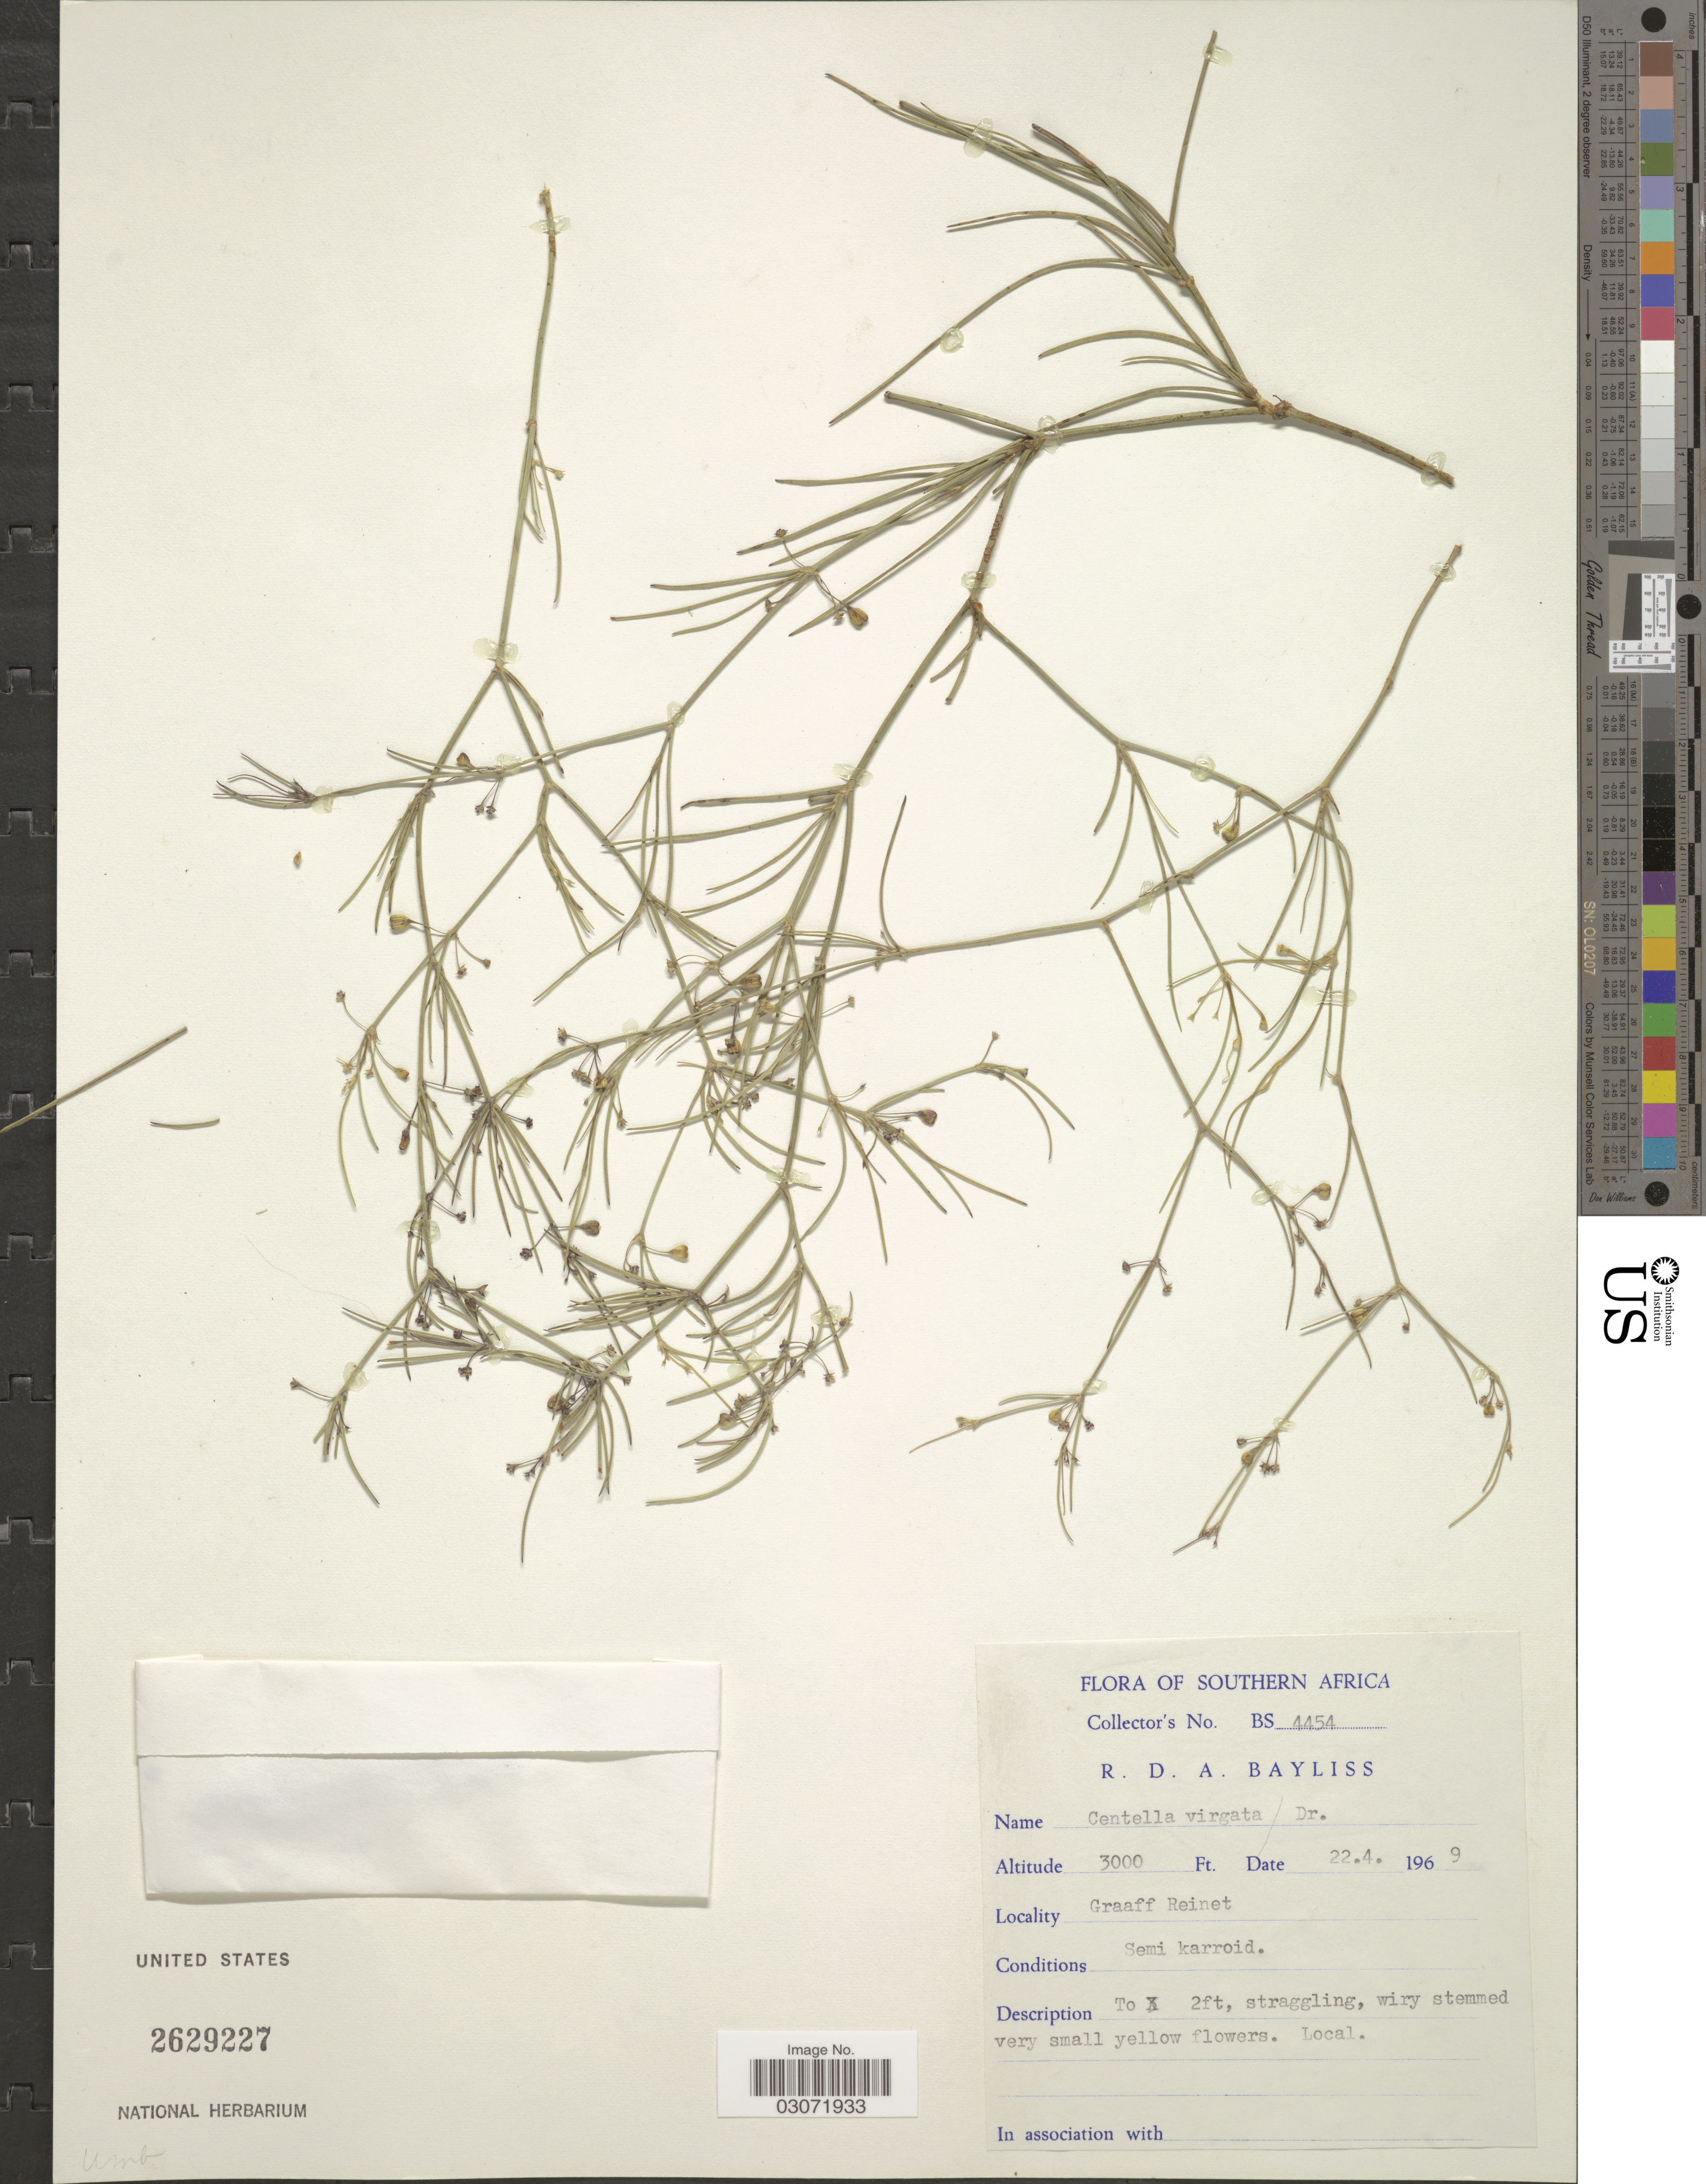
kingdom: Plantae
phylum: Tracheophyta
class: Magnoliopsida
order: Apiales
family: Apiaceae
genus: Centella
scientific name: Centella virgata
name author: (L. f.) Drude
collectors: R. Bayliss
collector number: BS 4454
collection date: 1969-04-22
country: South Africa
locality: Southern Africa. Graaff Reinet.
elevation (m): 914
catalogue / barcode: US 2629227